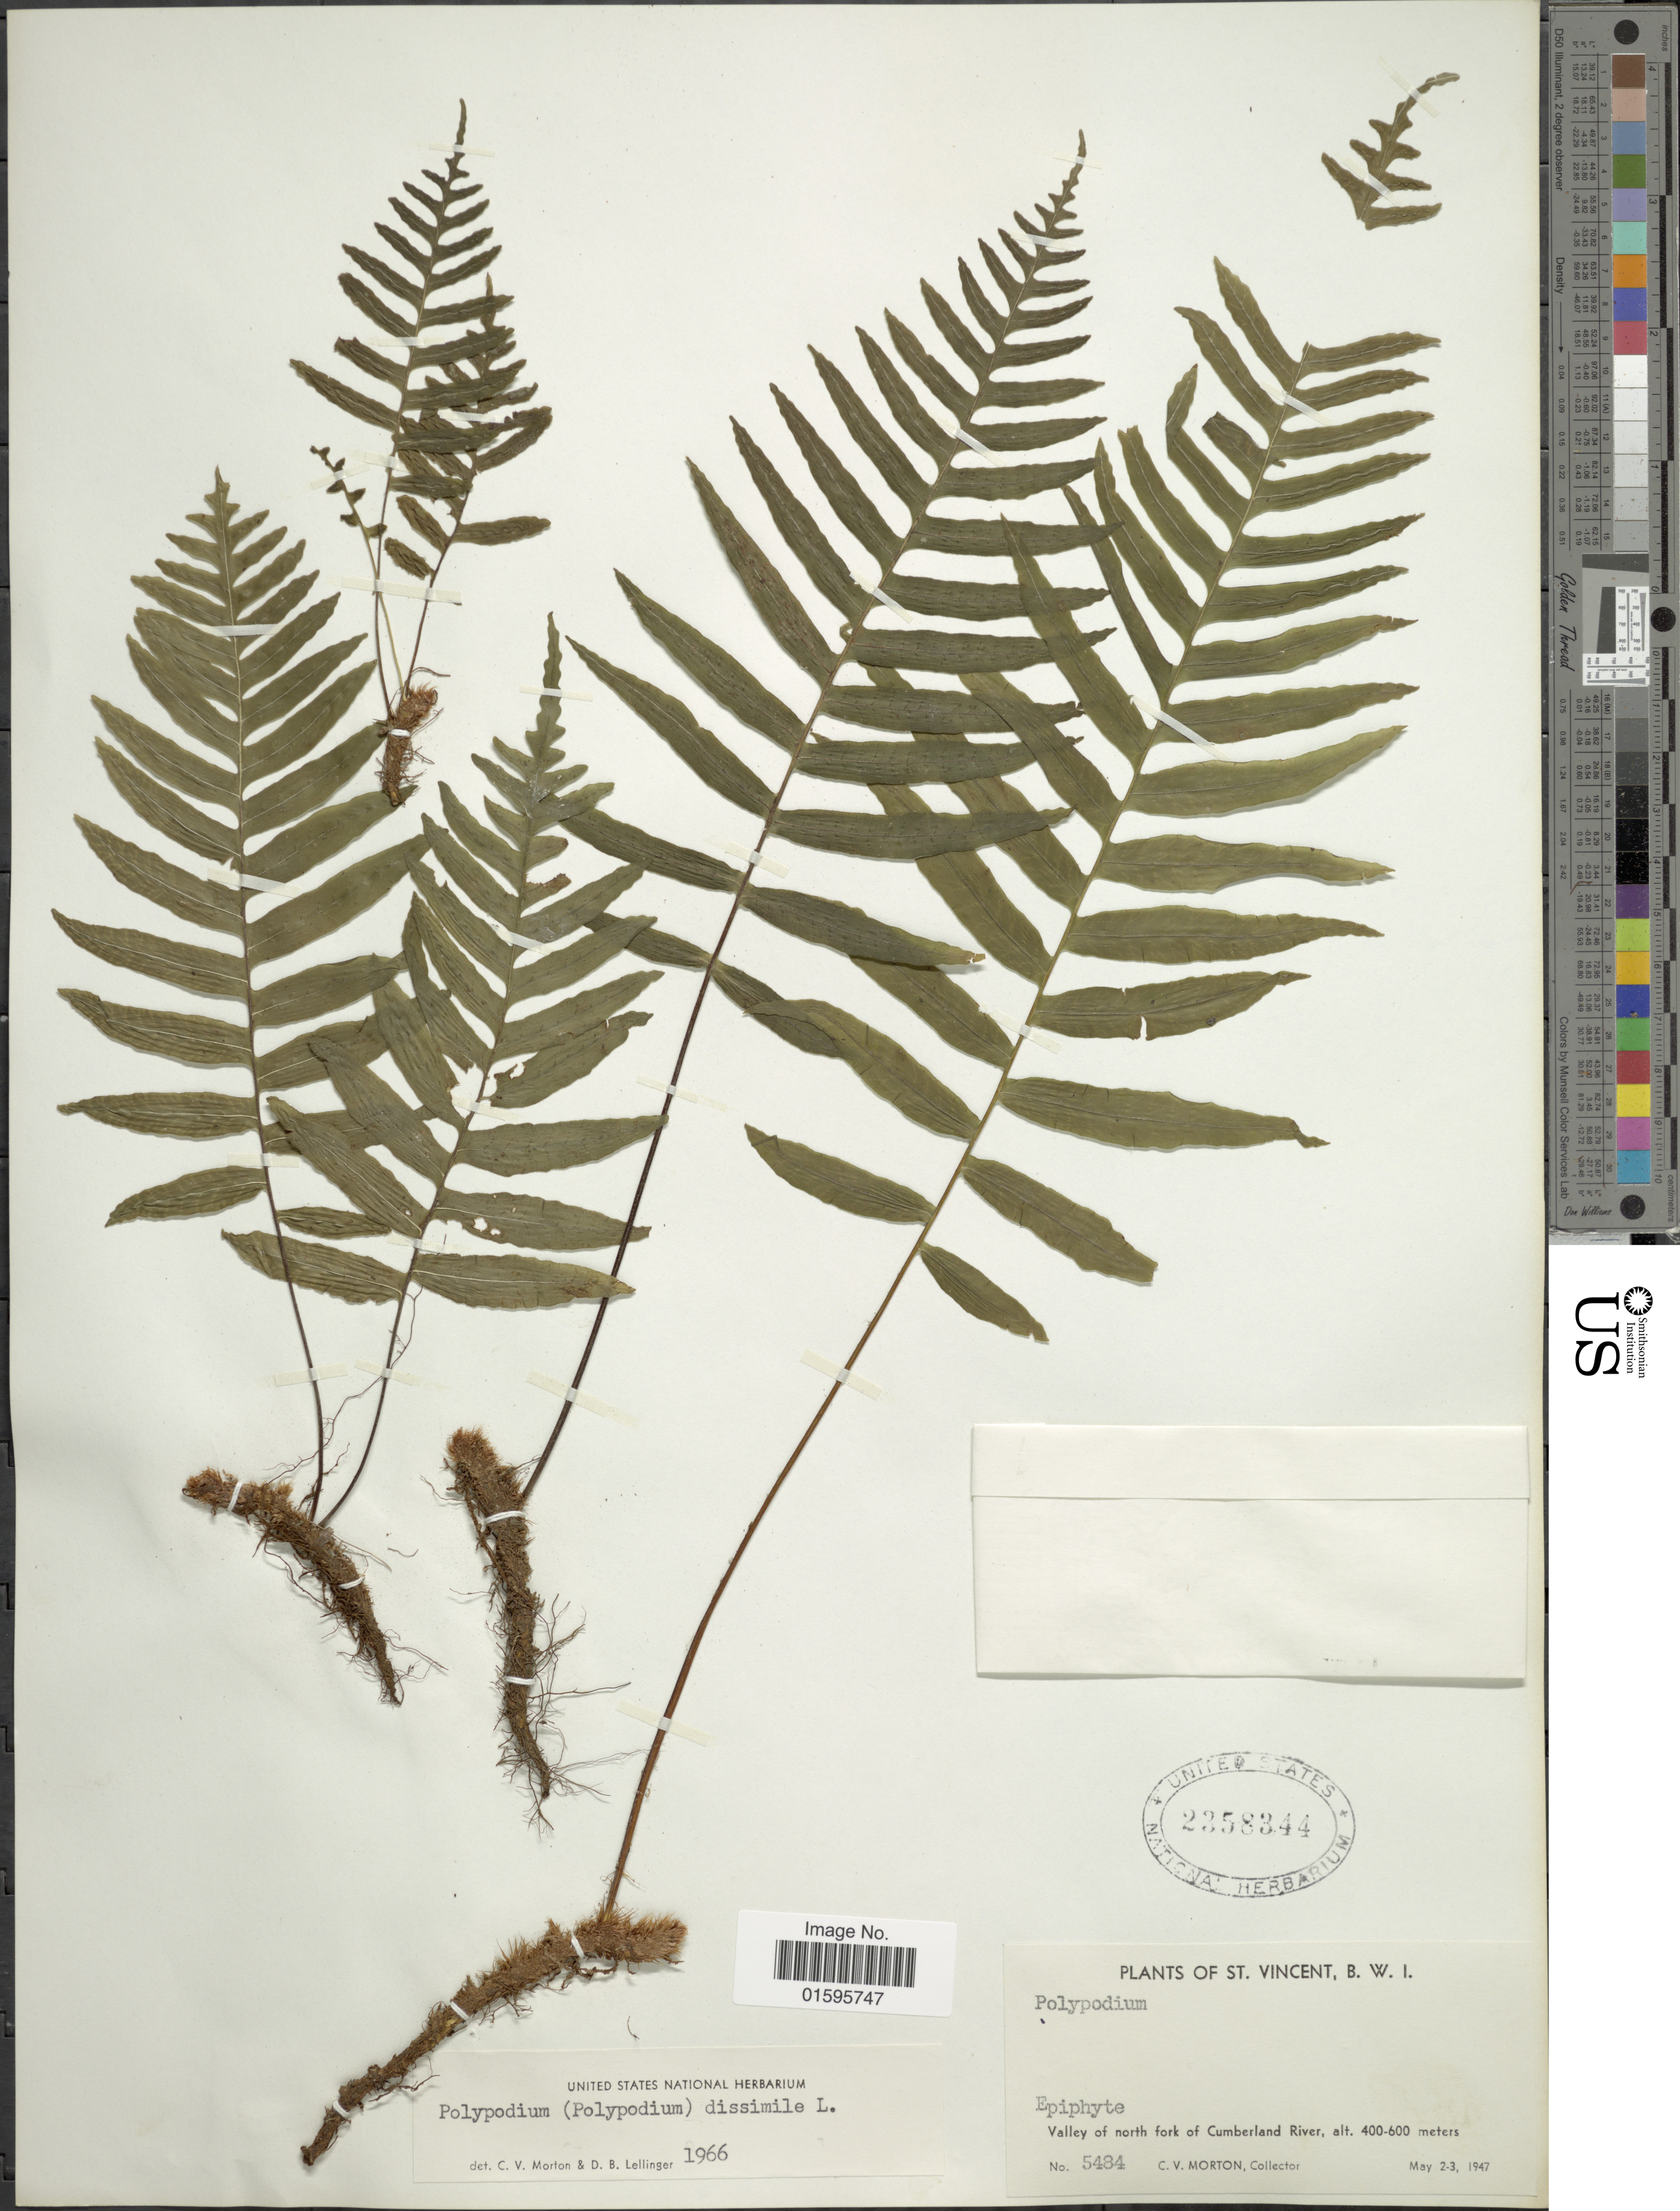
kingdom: Plantae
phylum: Tracheophyta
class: Polypodiopsida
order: Polypodiales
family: Polypodiaceae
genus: Polypodium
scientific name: Polypodium dulce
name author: Poir.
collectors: C. V. Morton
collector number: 5484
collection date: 1947-05-02/1947-05-03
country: St. Vincent - Grenadines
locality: St. Vincent, B. W. I., Valley of north fork of Cumberland River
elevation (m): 400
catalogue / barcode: US 2358344